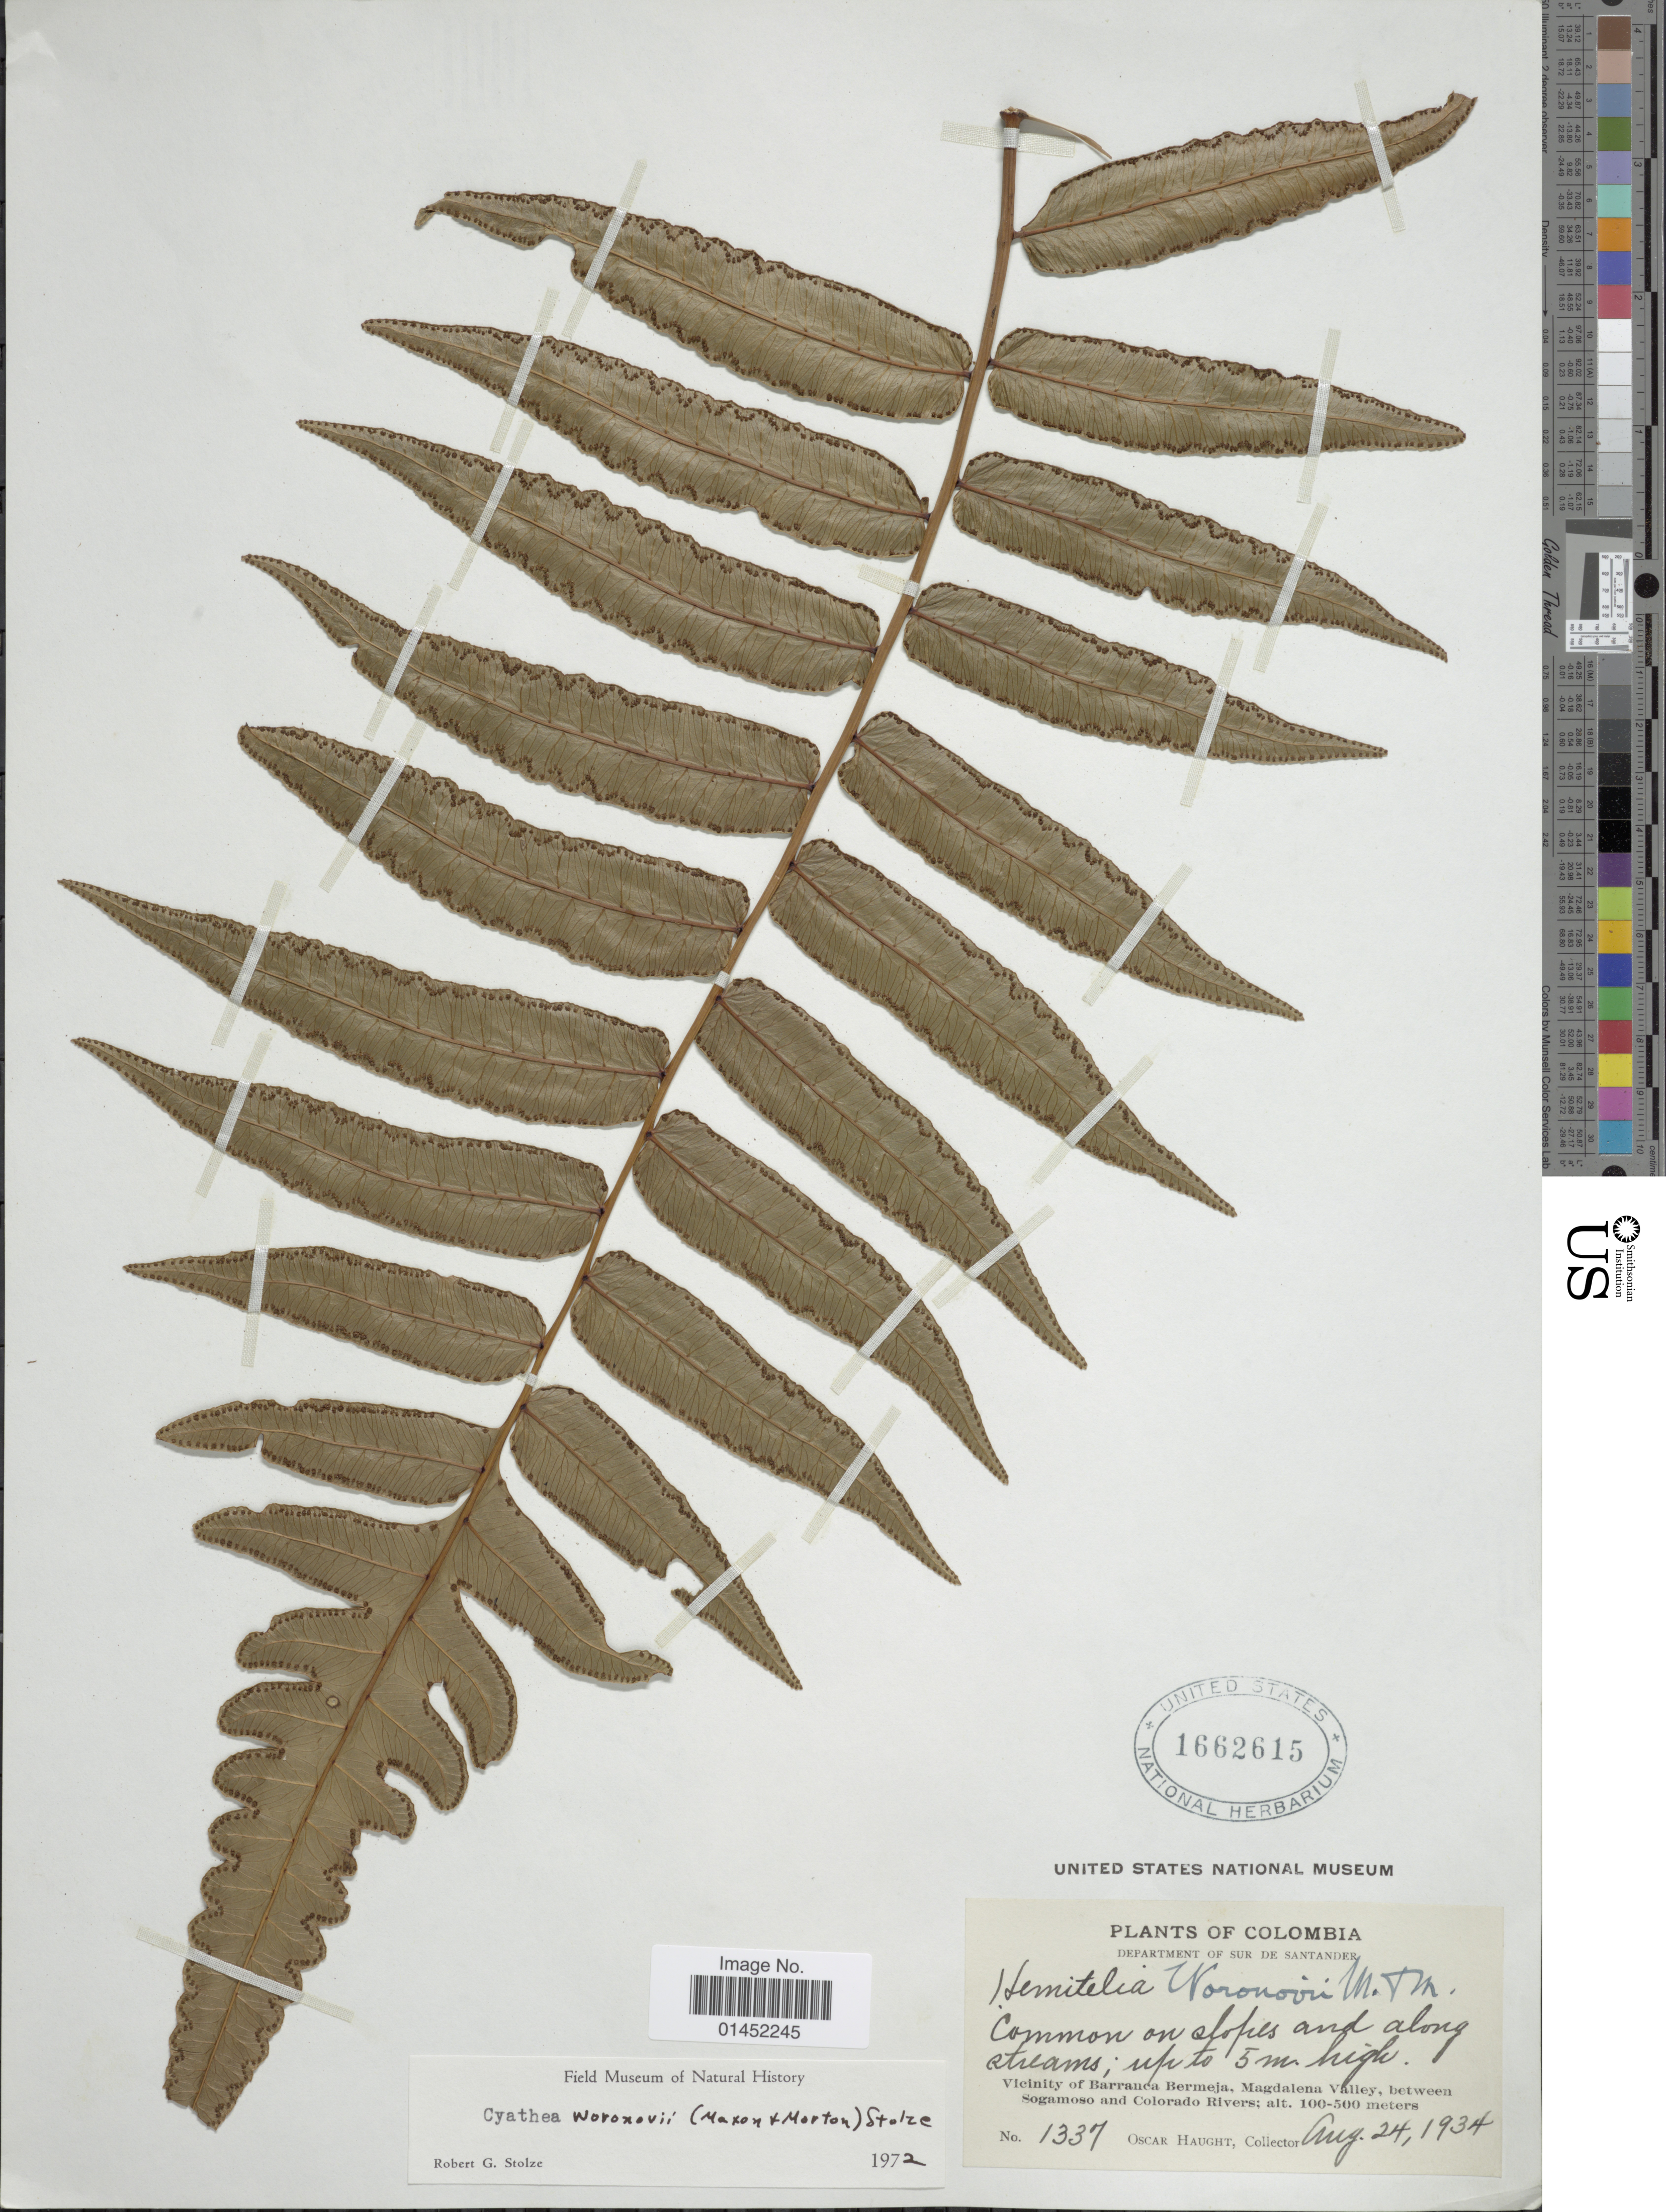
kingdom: Plantae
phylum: Tracheophyta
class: Polypodiopsida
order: Cyatheales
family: Cyatheaceae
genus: Cyathea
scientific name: Cyathea petiolata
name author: (Hook.) R.M. Tryon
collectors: O. L. Haught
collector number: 1337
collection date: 1934-08-24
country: Colombia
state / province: Santander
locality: Department of Sur de Santander, Vicinity of Barranca Bermeja, magdalena Valley, between Sogamoso and Colorado Rivers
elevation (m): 100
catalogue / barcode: US 1662615